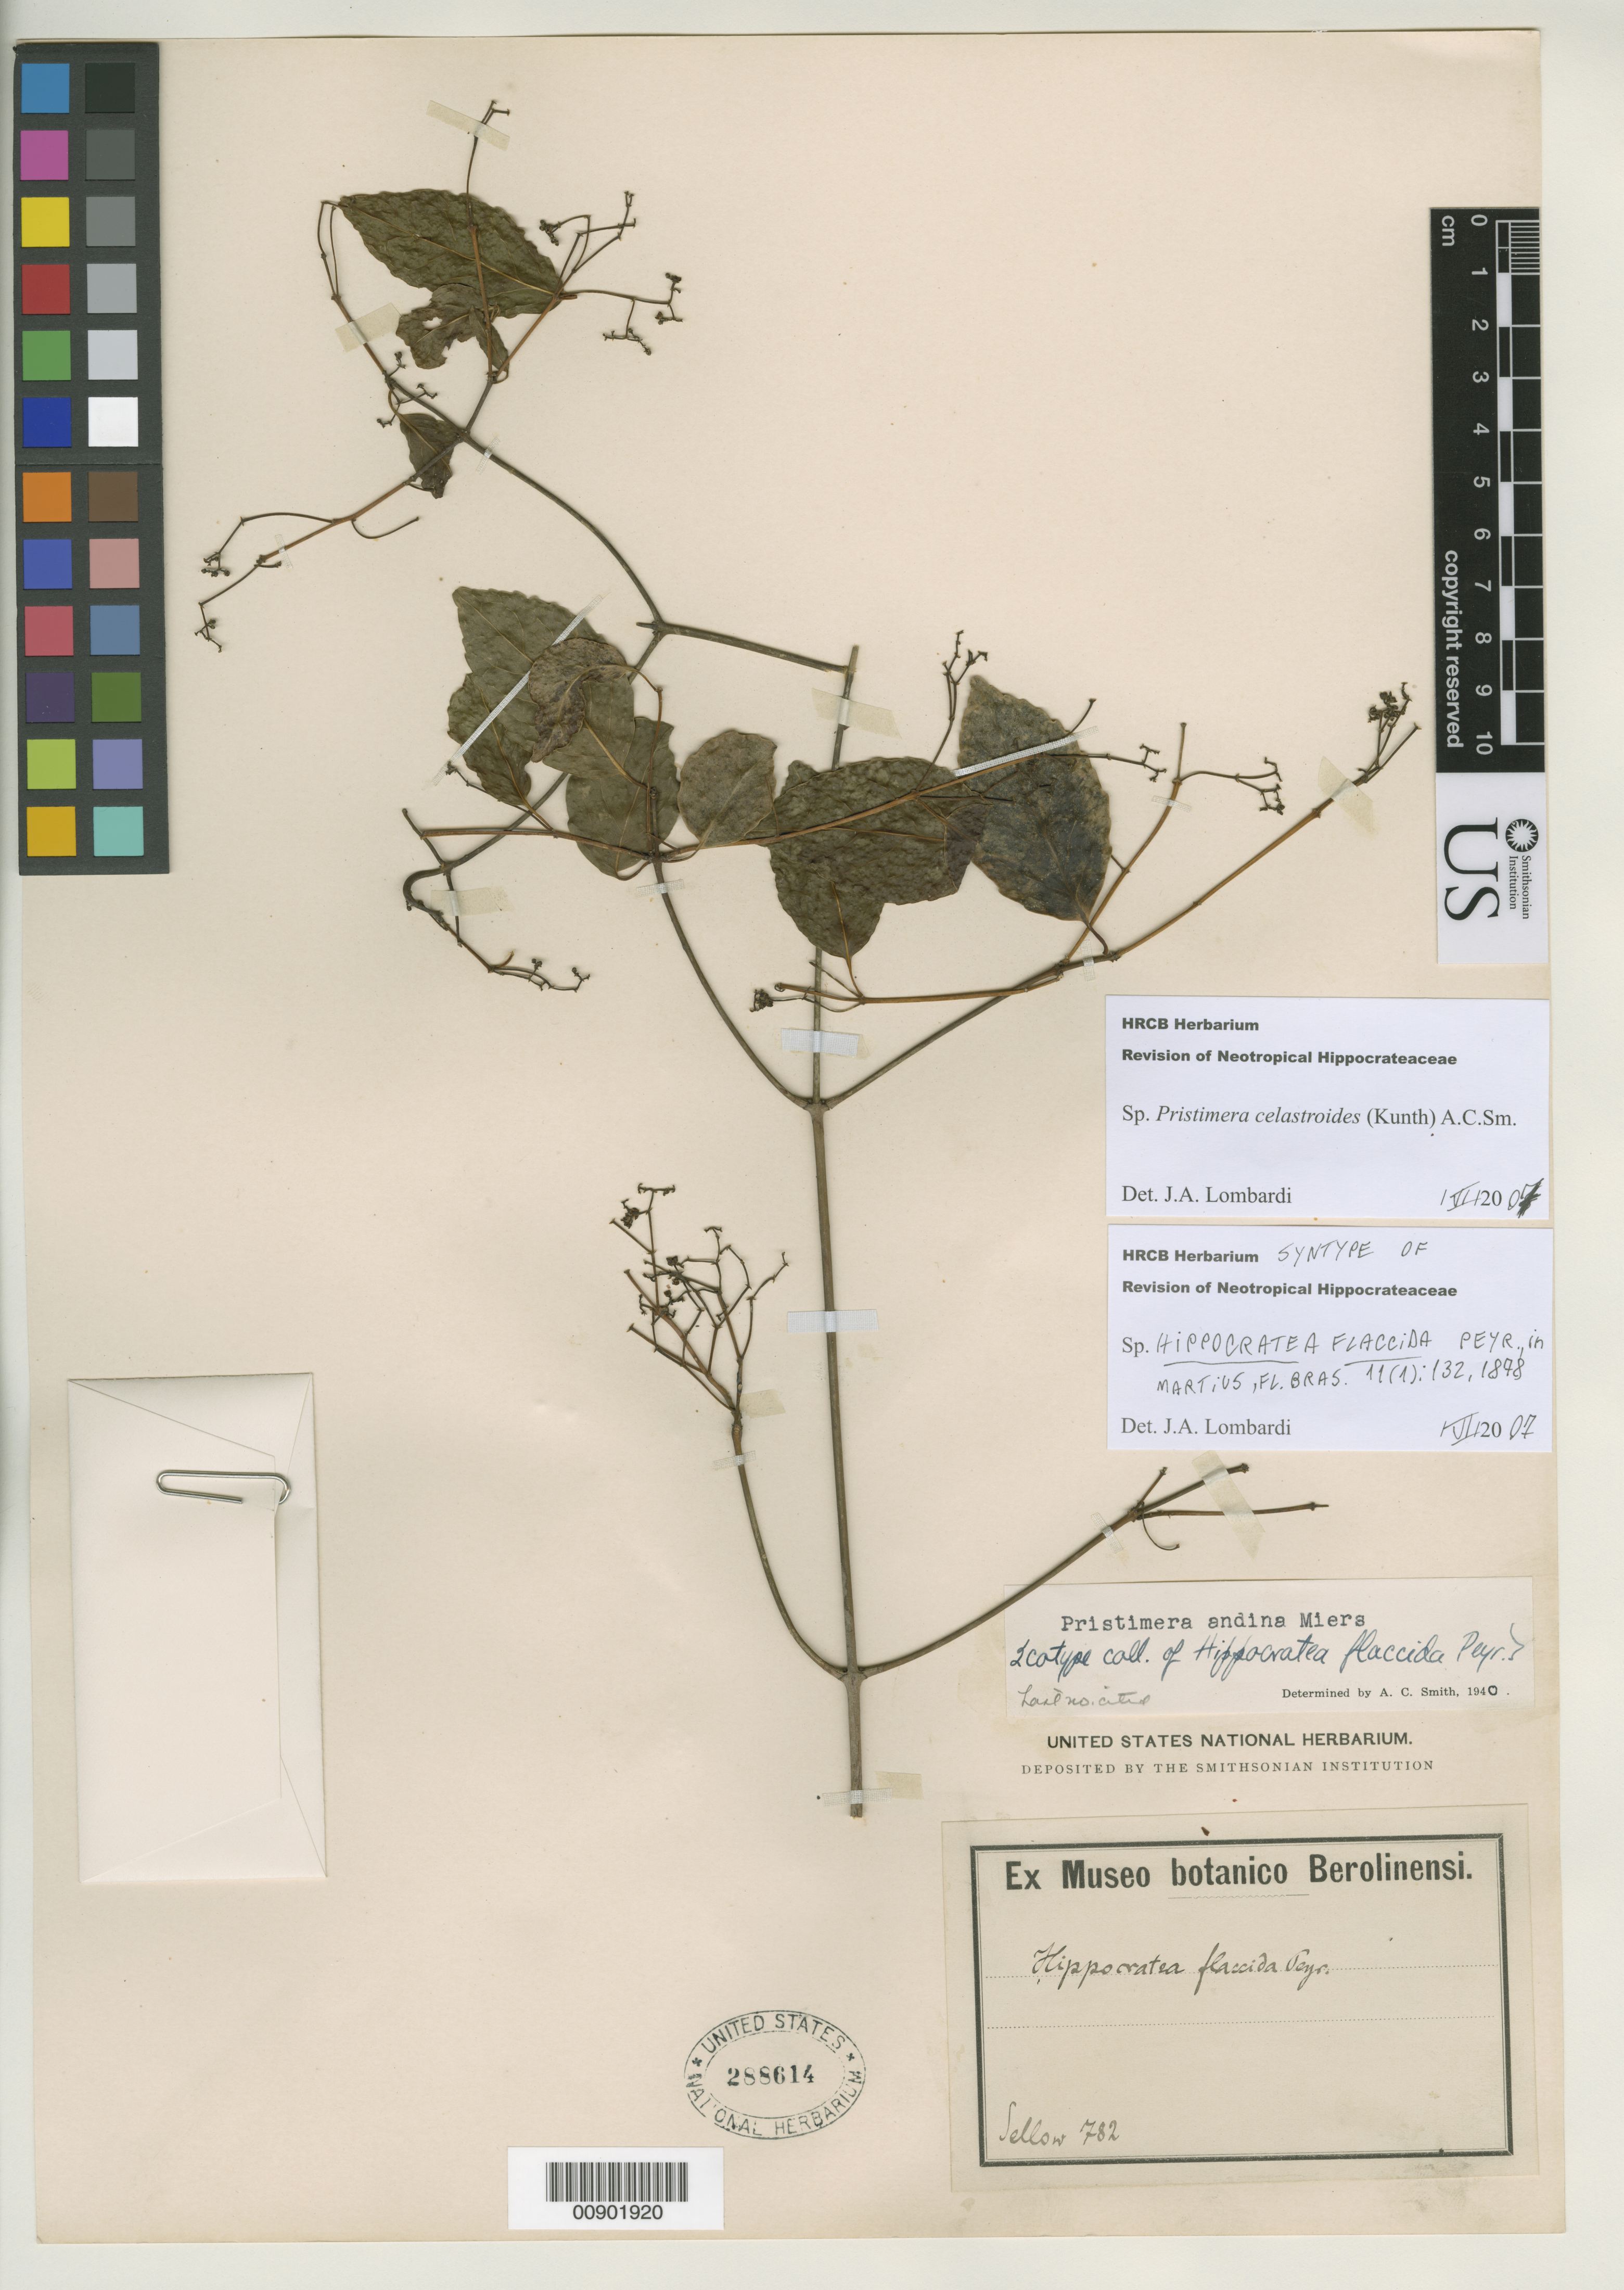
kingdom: Plantae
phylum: Tracheophyta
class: Magnoliopsida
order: Celastrales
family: Celastraceae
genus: Hippocratea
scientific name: Hippocratea flaccida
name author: Peyr. in Mart.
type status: Syntype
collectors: F. Sellow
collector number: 782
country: Brazil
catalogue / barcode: US 288614